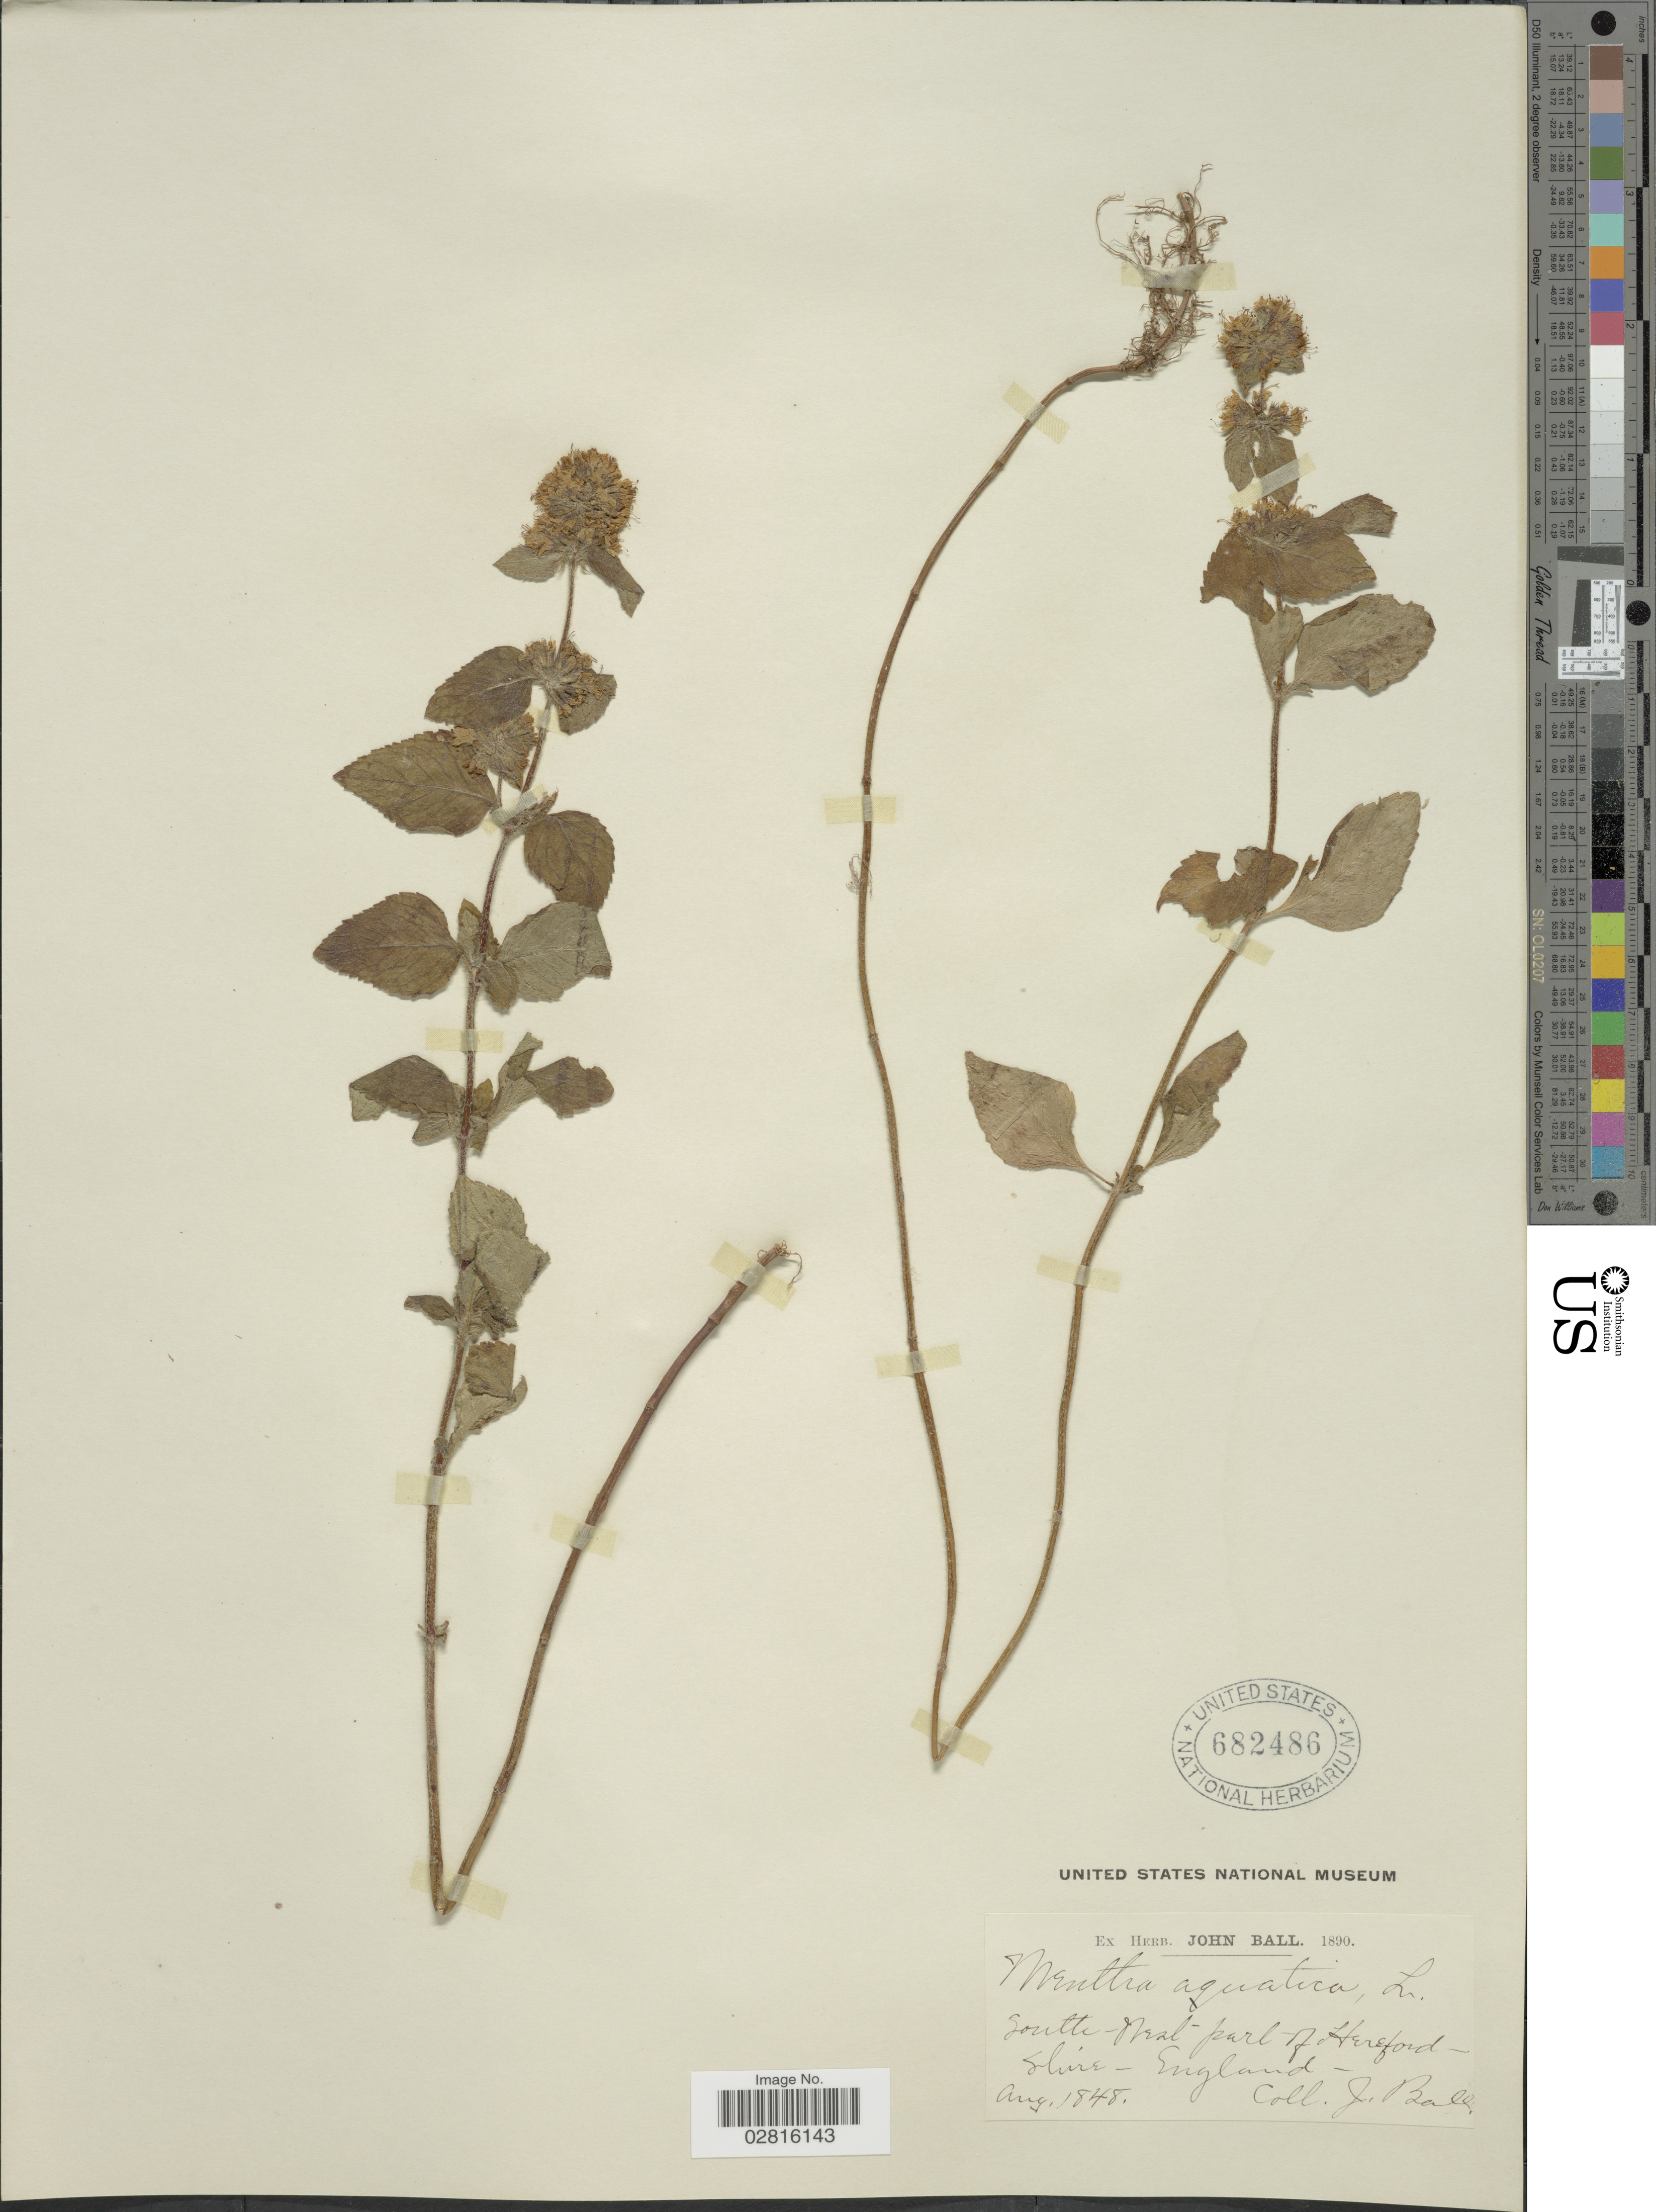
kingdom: Plantae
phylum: Tracheophyta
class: Magnoliopsida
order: Lamiales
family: Lamiaceae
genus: Mentha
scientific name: Mentha aquatica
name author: L.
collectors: J. Ball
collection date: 1848-08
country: United Kingdom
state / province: England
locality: South-West part of Hereford- Shire- England.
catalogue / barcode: US 682486